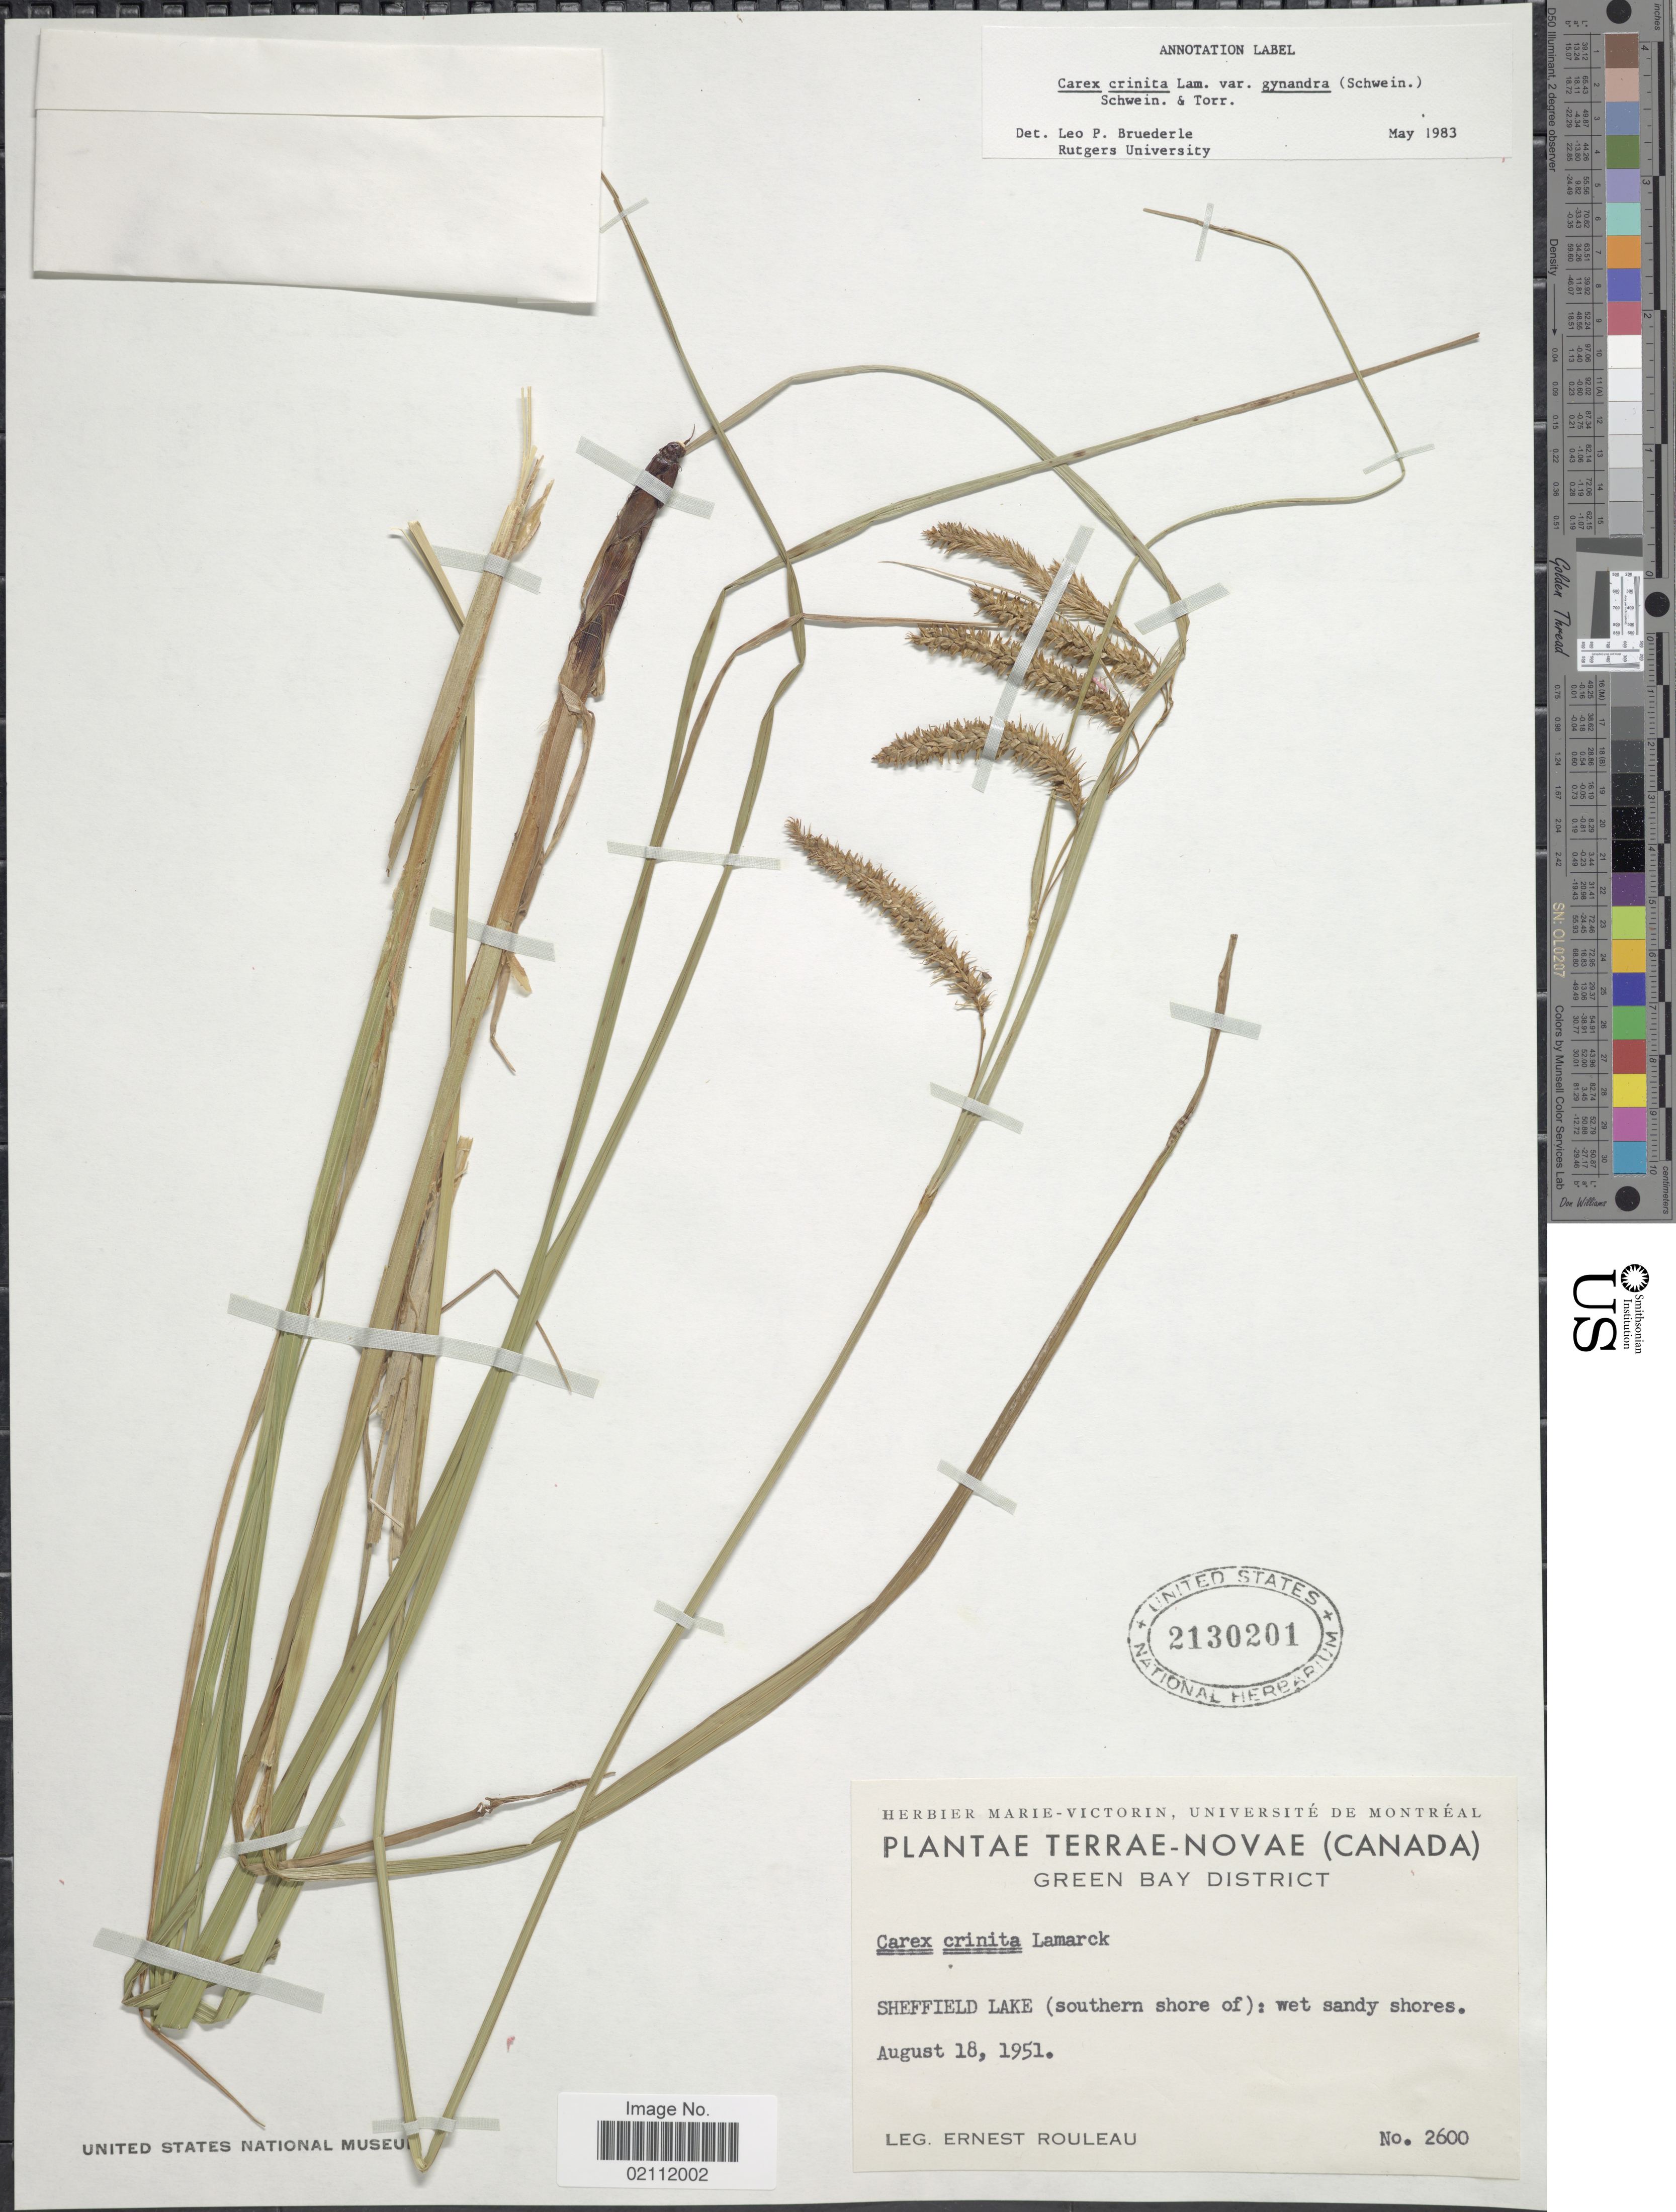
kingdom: Plantae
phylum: Tracheophyta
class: Liliopsida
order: Poales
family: Cyperaceae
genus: Carex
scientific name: Carex gynandra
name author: Schwein.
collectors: J. Rouleau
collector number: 2600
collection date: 1951-08-18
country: Canada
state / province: Newfoundland and Labrador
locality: Terra-Novae, Green Bay District. Sheffield Lake (southern shore of): wet sandy shores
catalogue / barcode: US 2130201